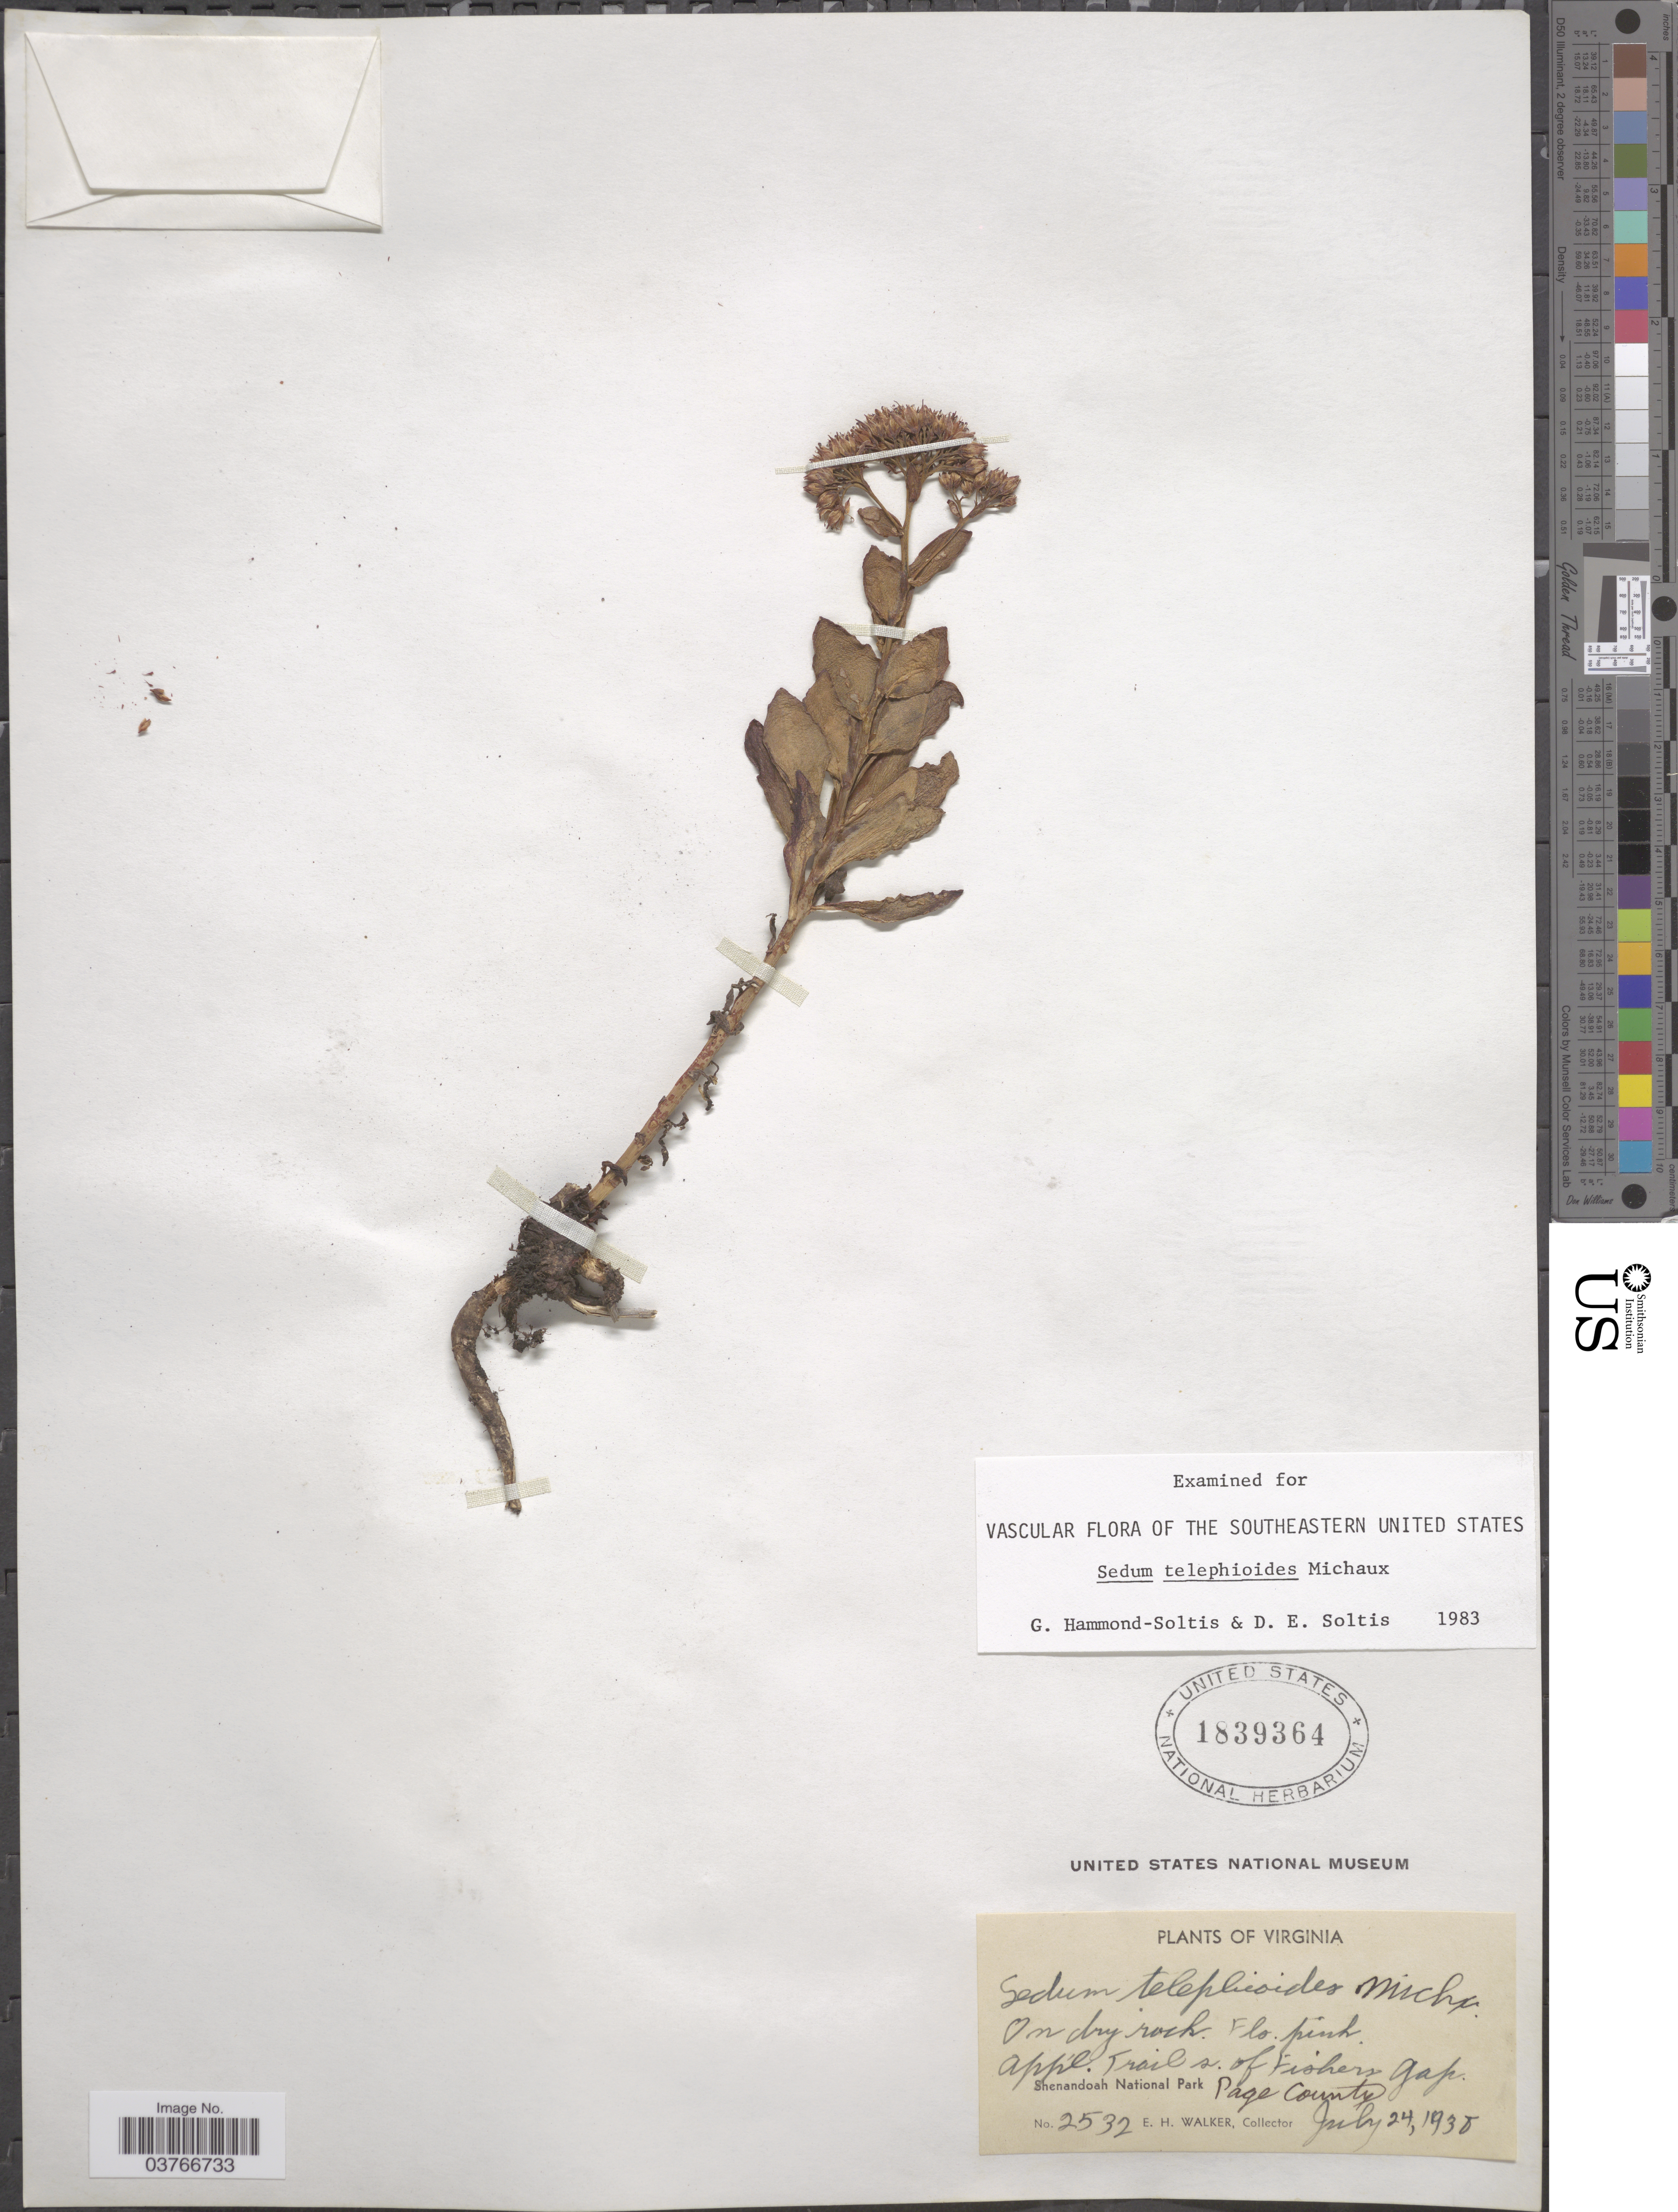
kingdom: Plantae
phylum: Tracheophyta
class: Magnoliopsida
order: Saxifragales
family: Crassulaceae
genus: Hylotelephium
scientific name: Hylotelephium telephioides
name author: (Michx.) H. Ohba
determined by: Strong, Mark T., (BOT), Smithsonian Institution - National Museum of Natural History (UNITED STATES)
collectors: E. H. Walker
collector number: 2532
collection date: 1938-07-24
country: United States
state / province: Virginia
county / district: Page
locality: Appl. Trail s. of Fishers Gap. Shenandoah National Park. Page County.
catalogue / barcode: US 1839364